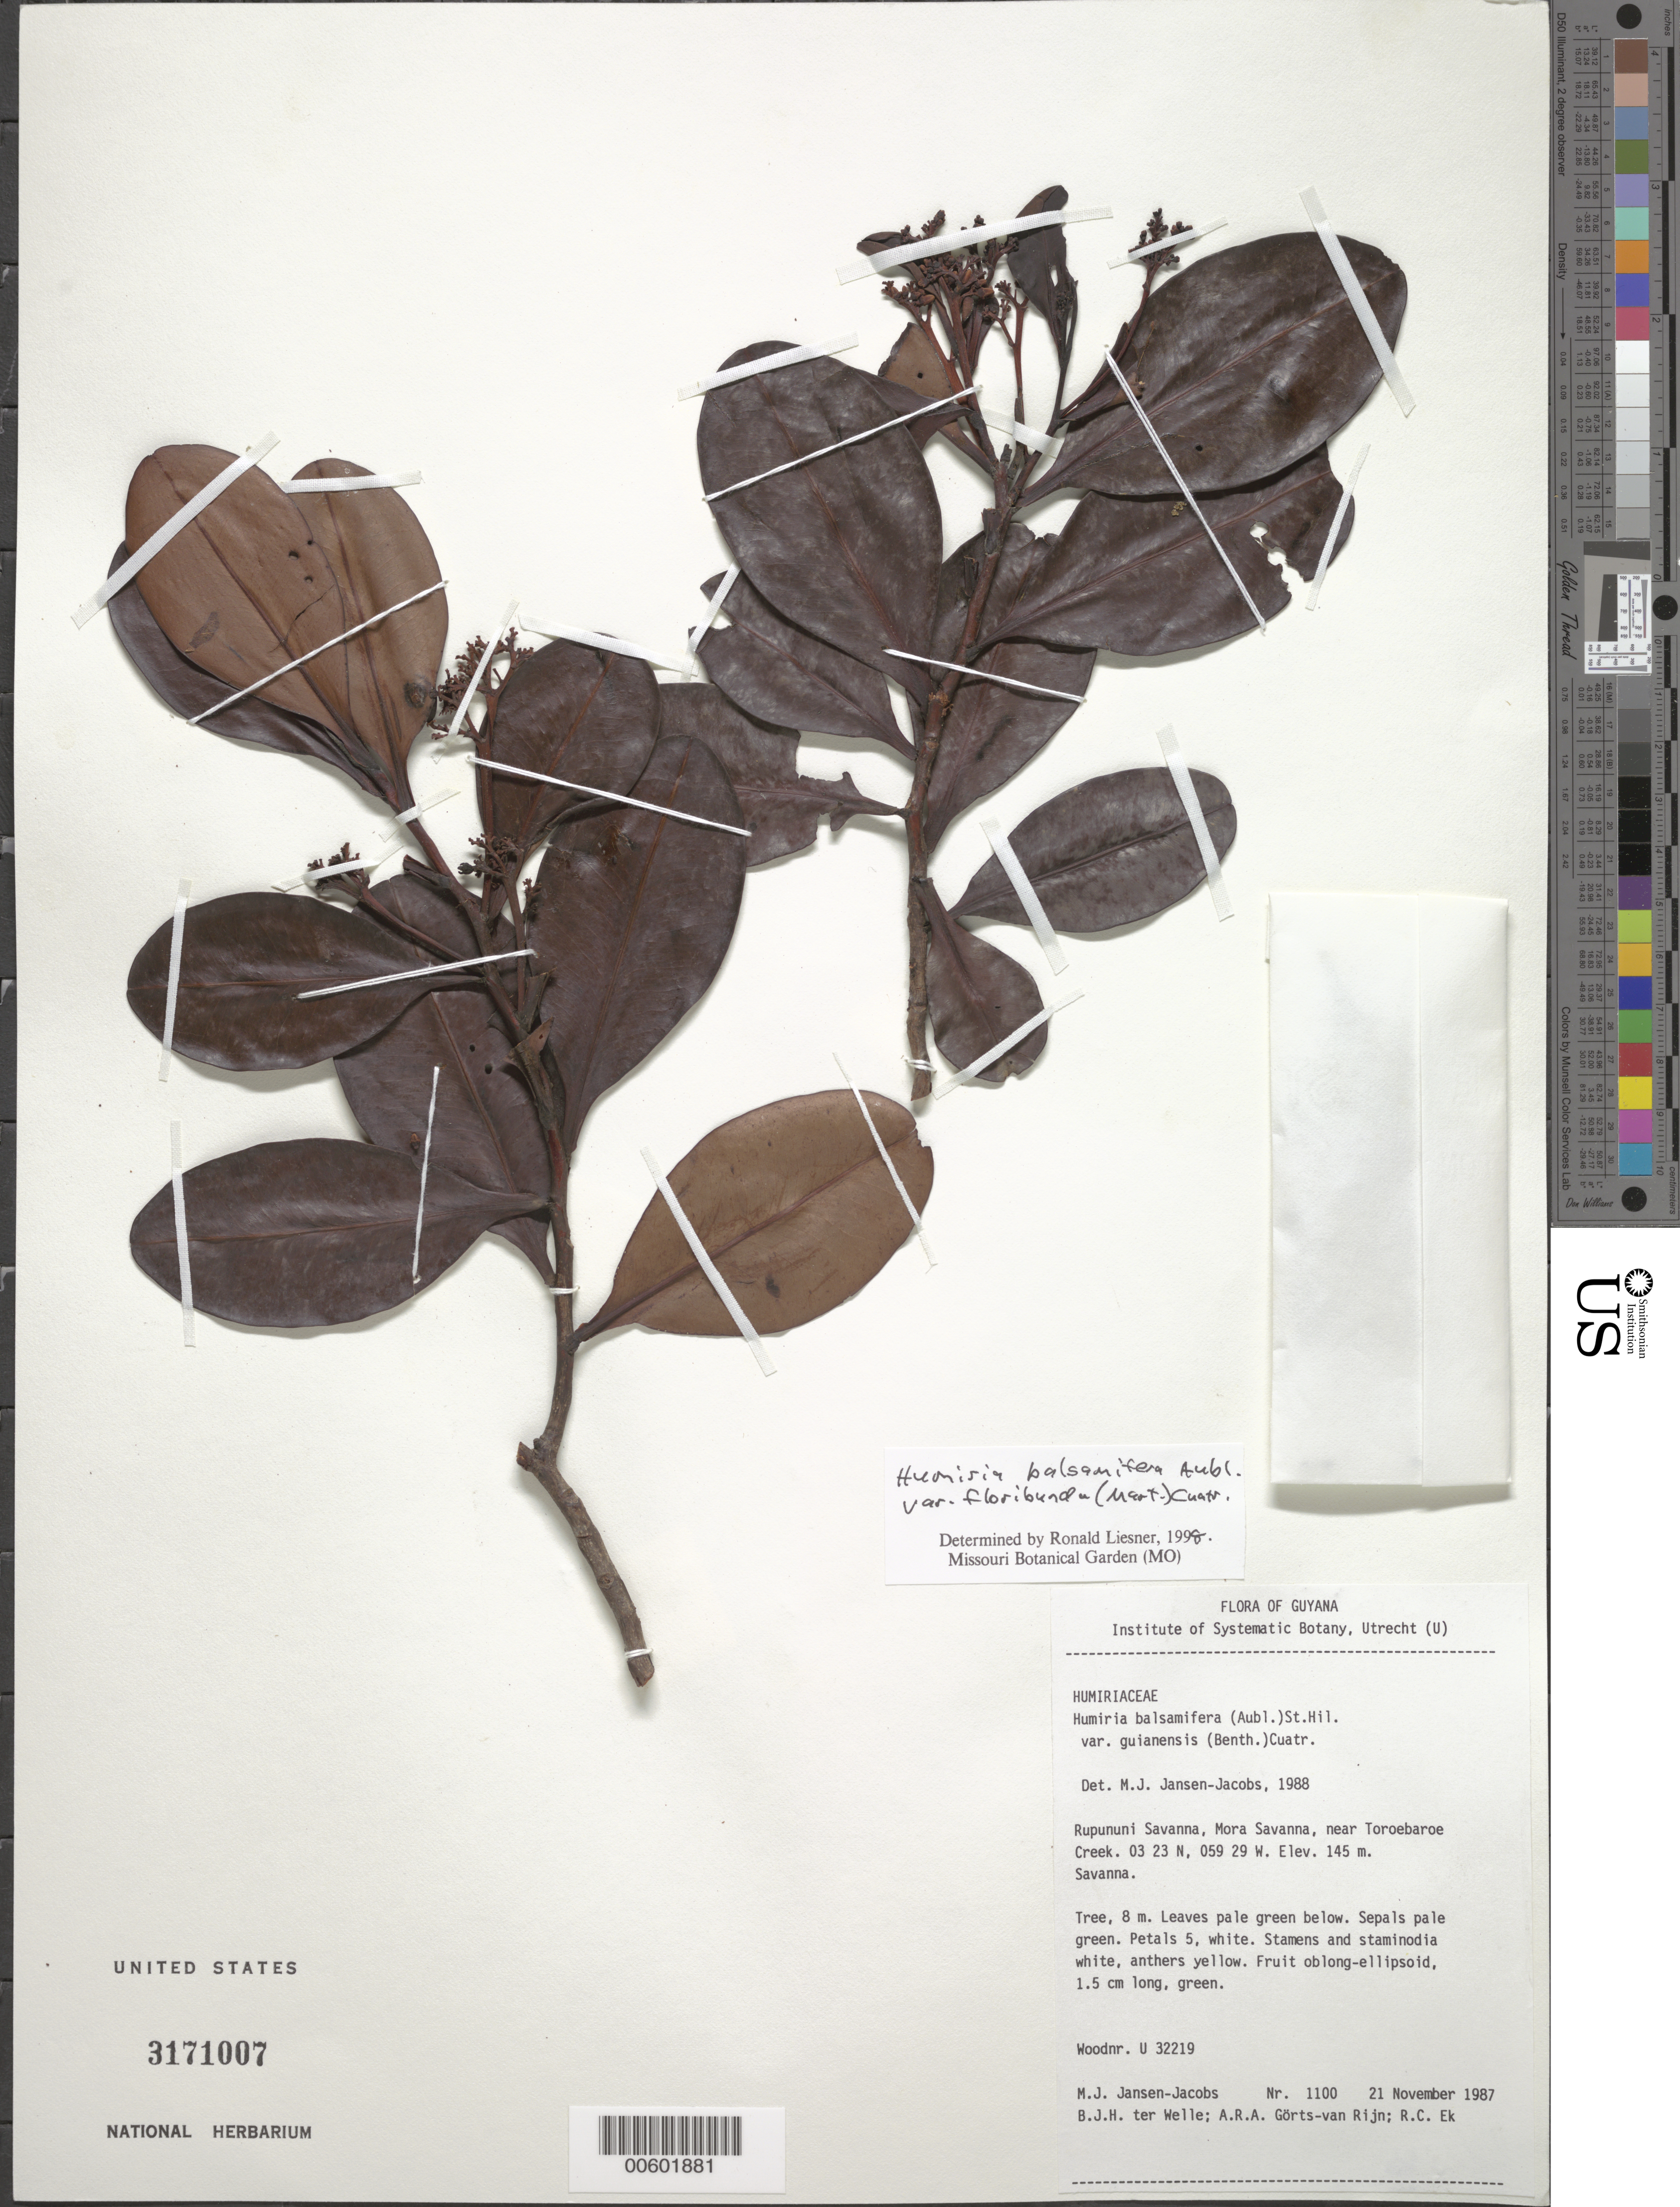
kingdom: Plantae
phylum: Tracheophyta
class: Magnoliopsida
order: Malpighiales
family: Humiriaceae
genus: Humiria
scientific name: Humiria balsamifera var. floribunda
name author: (Mart.) Cuatrec.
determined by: Liesner, R. L.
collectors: M. J. Jansen-Jacobs, B. Welle, A. .R. A. Görts-van Rijn & R. C. Ek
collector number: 1100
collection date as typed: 21-Nov-87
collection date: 1987-11-21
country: Guyana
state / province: U. Takutu-U. Essequibo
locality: Rupununi Savanna, Mora Savanna, near Toroebaroe Creek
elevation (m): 145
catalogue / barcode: US 3171007